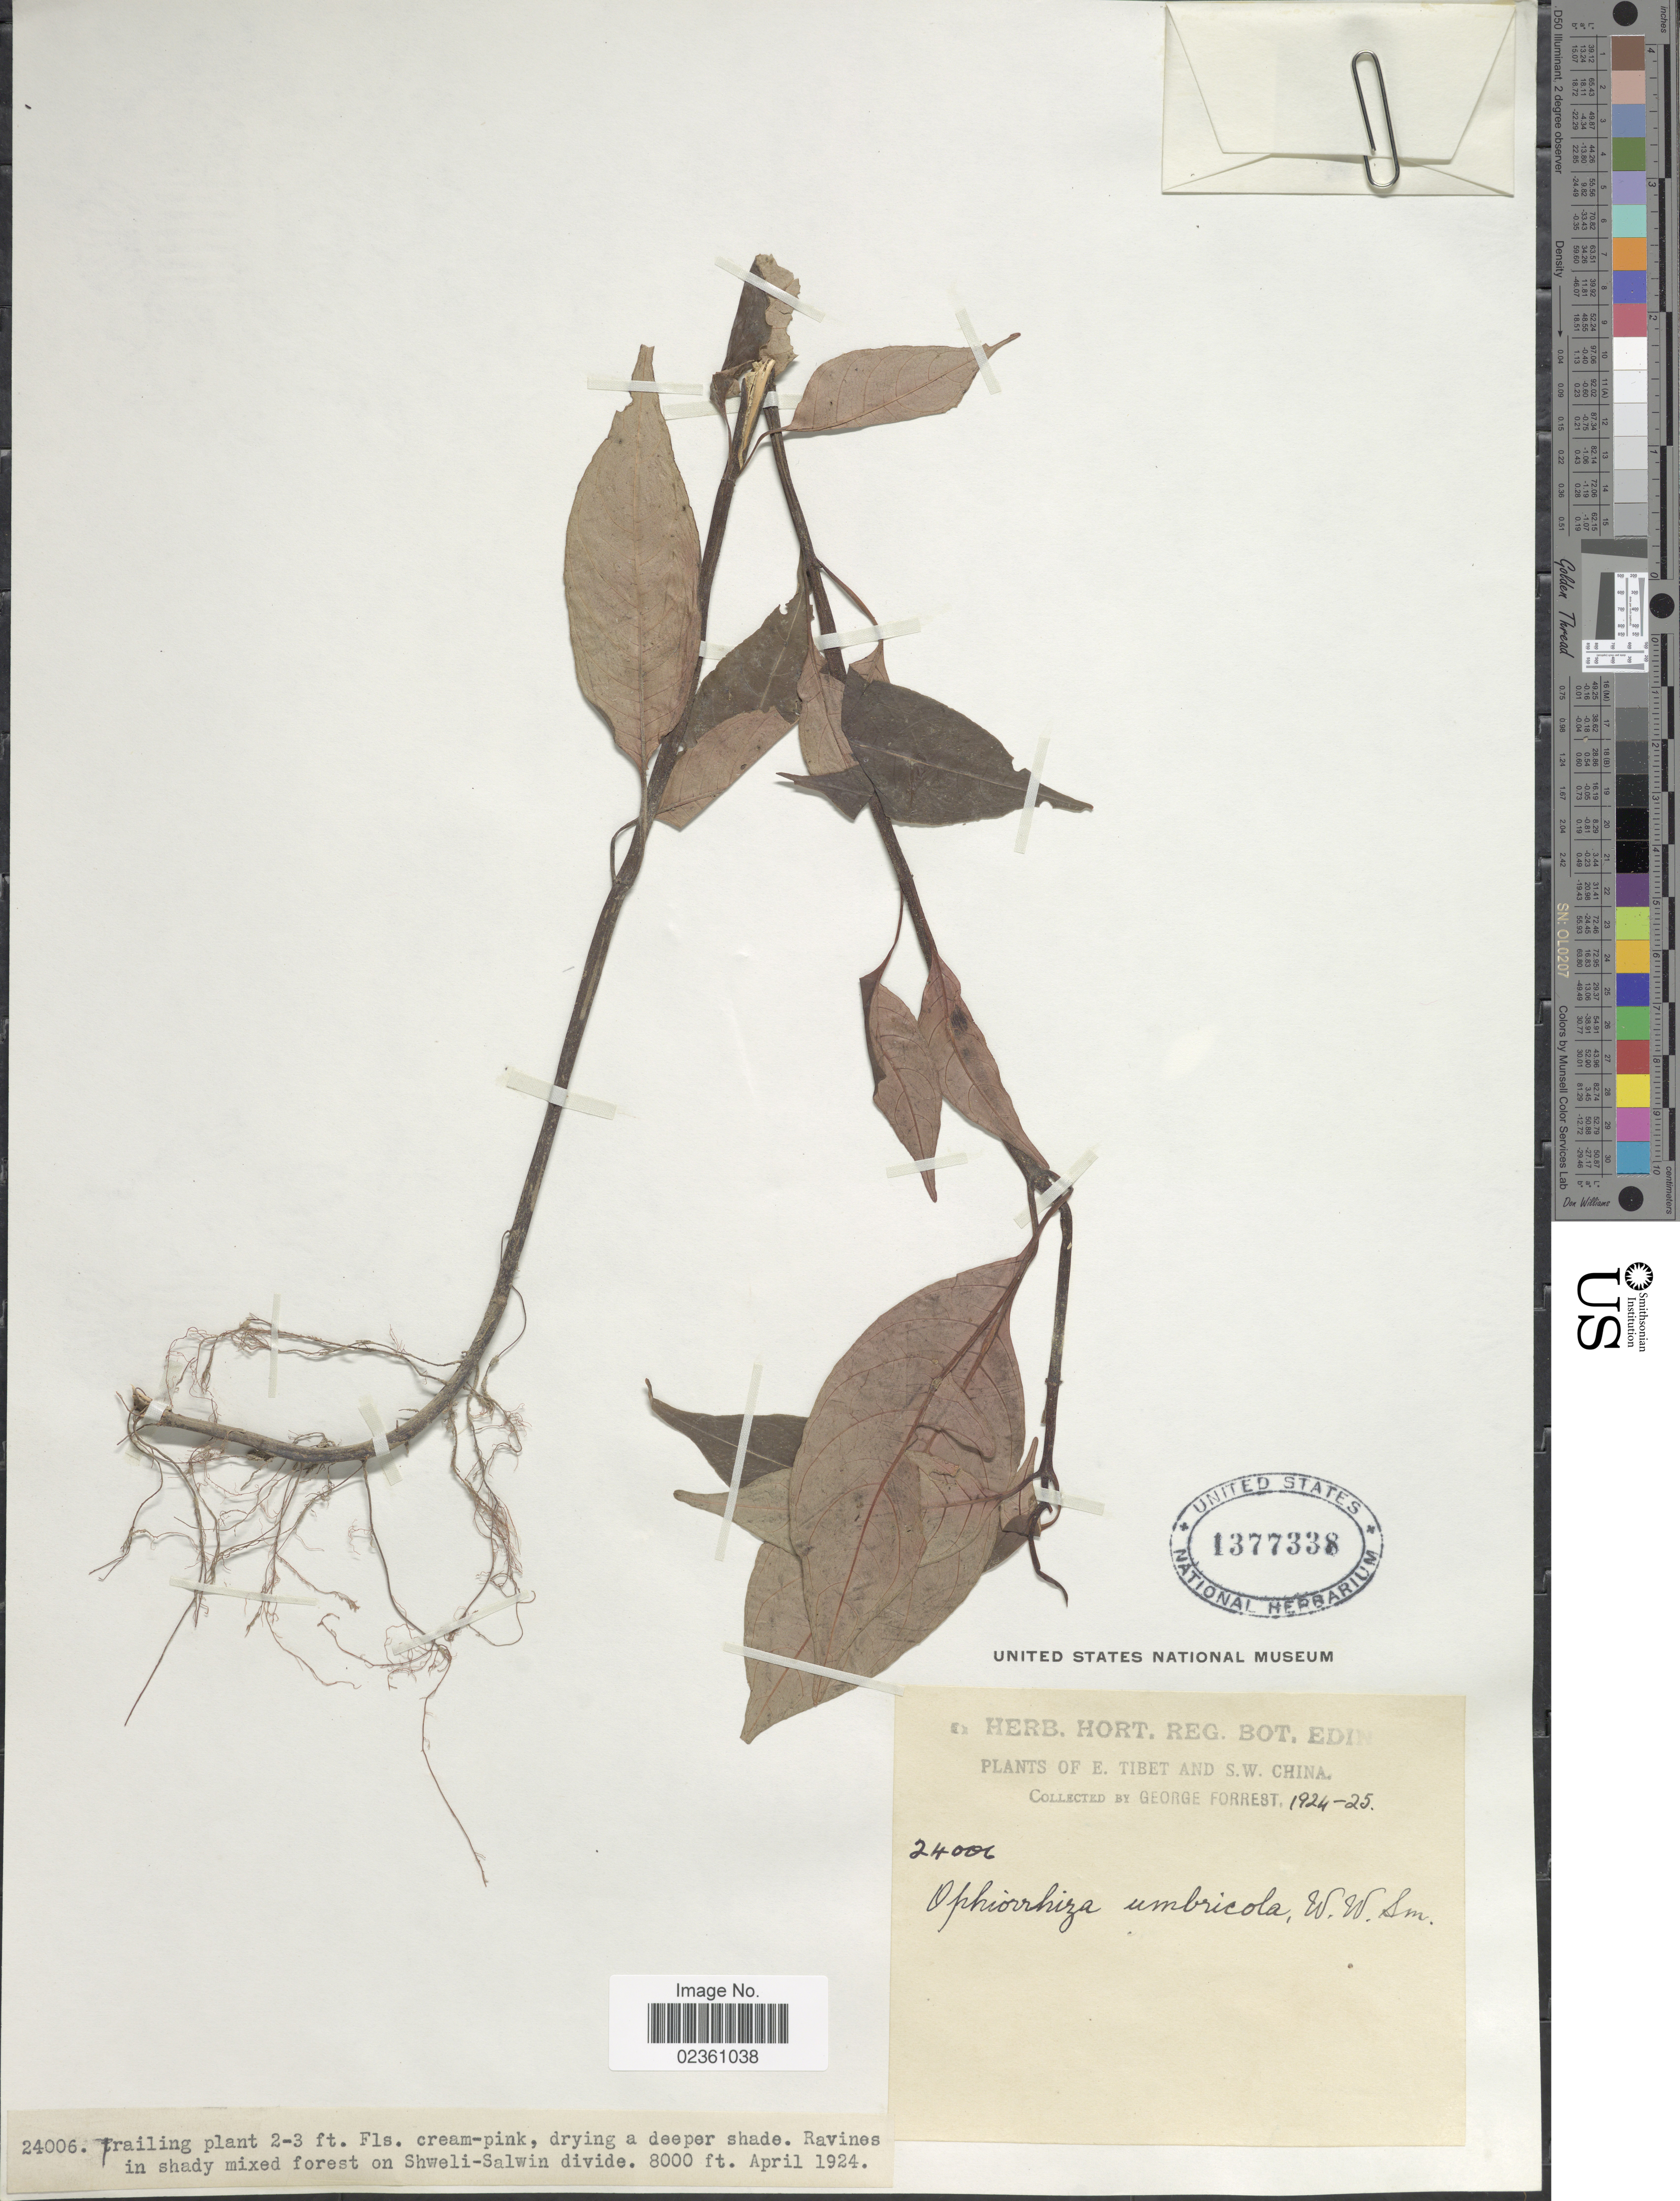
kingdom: Plantae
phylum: Tracheophyta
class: Magnoliopsida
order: Gentianales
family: Rubiaceae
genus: Ophiorrhiza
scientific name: Ophiorrhiza umbricola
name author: W.W. Sm.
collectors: G. Forrest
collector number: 24006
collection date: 1924-04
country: China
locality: E. Tibet and S.W. China, Ravines in shady mixed forest on Shweli-Salwin divide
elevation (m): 2438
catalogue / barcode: US 1377338